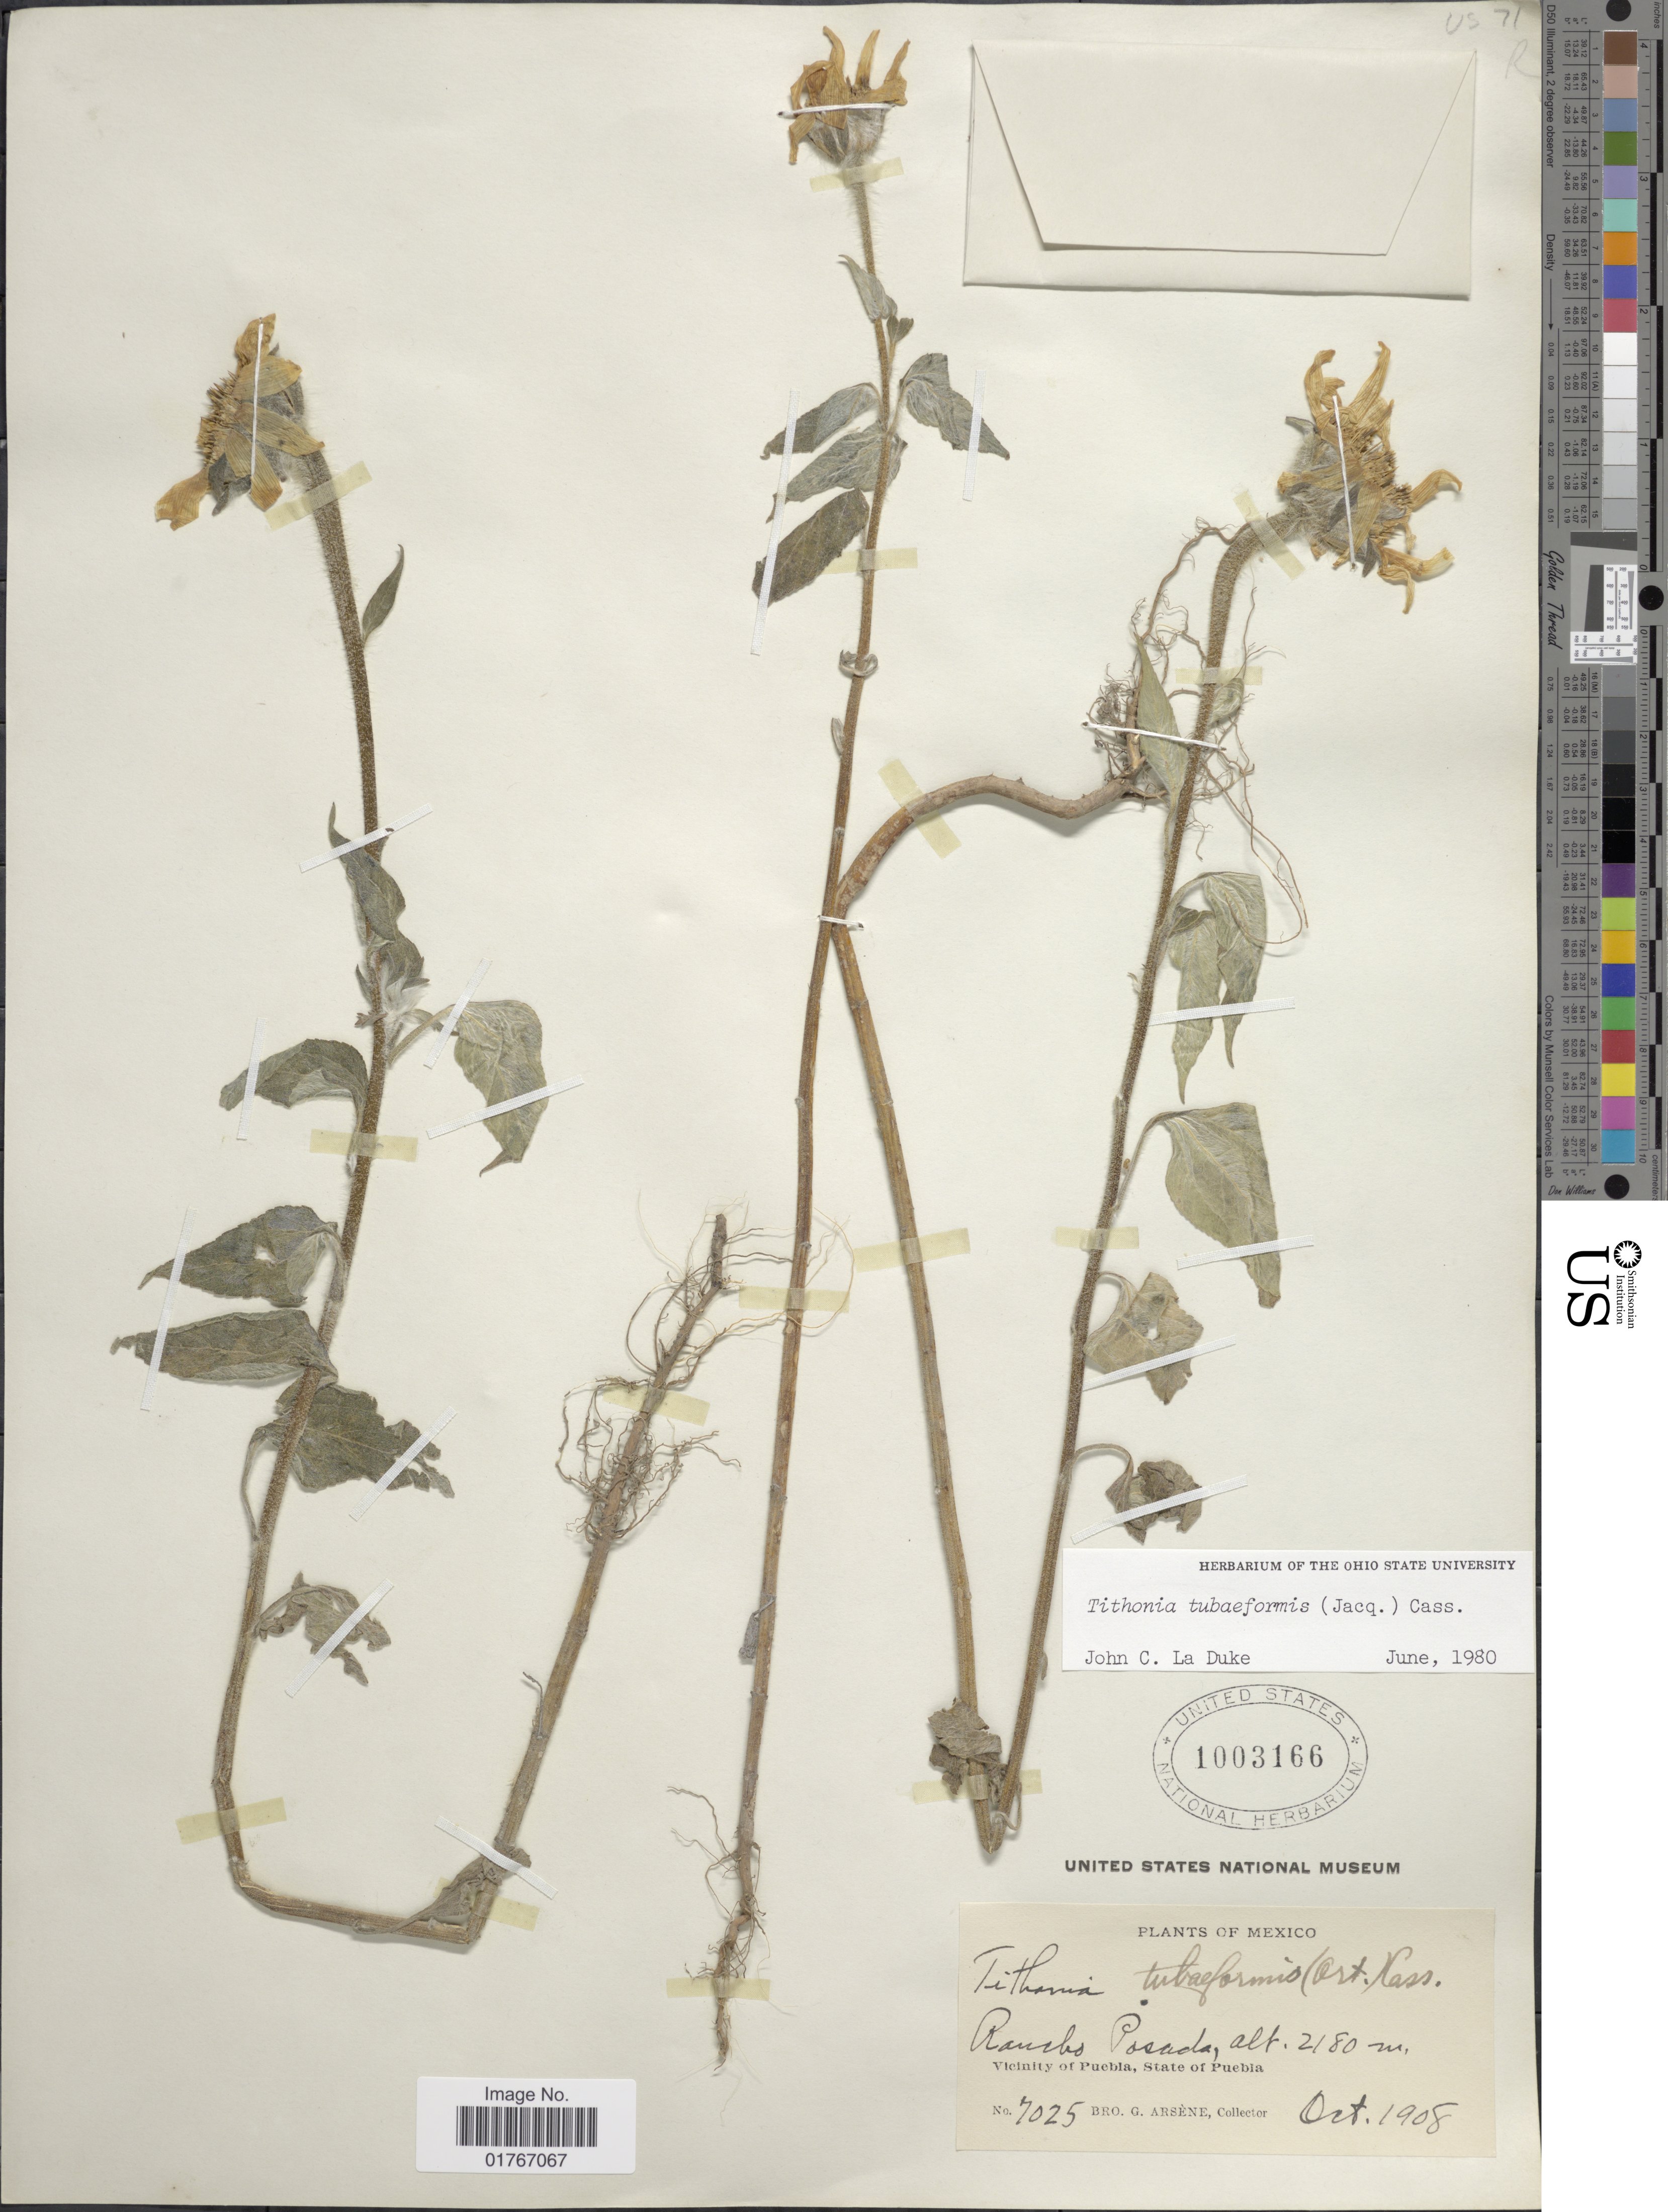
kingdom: Plantae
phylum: Tracheophyta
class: Magnoliopsida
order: Asterales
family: Asteraceae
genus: Tithonia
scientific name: Tithonia tubaeformis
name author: (Jacq.) Cass.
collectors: Bro. G. Arsène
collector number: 7025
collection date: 1908-10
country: Mexico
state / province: Puebla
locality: Rancho Posada, Vicinity of Puebla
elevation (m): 2180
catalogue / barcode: US 1003166